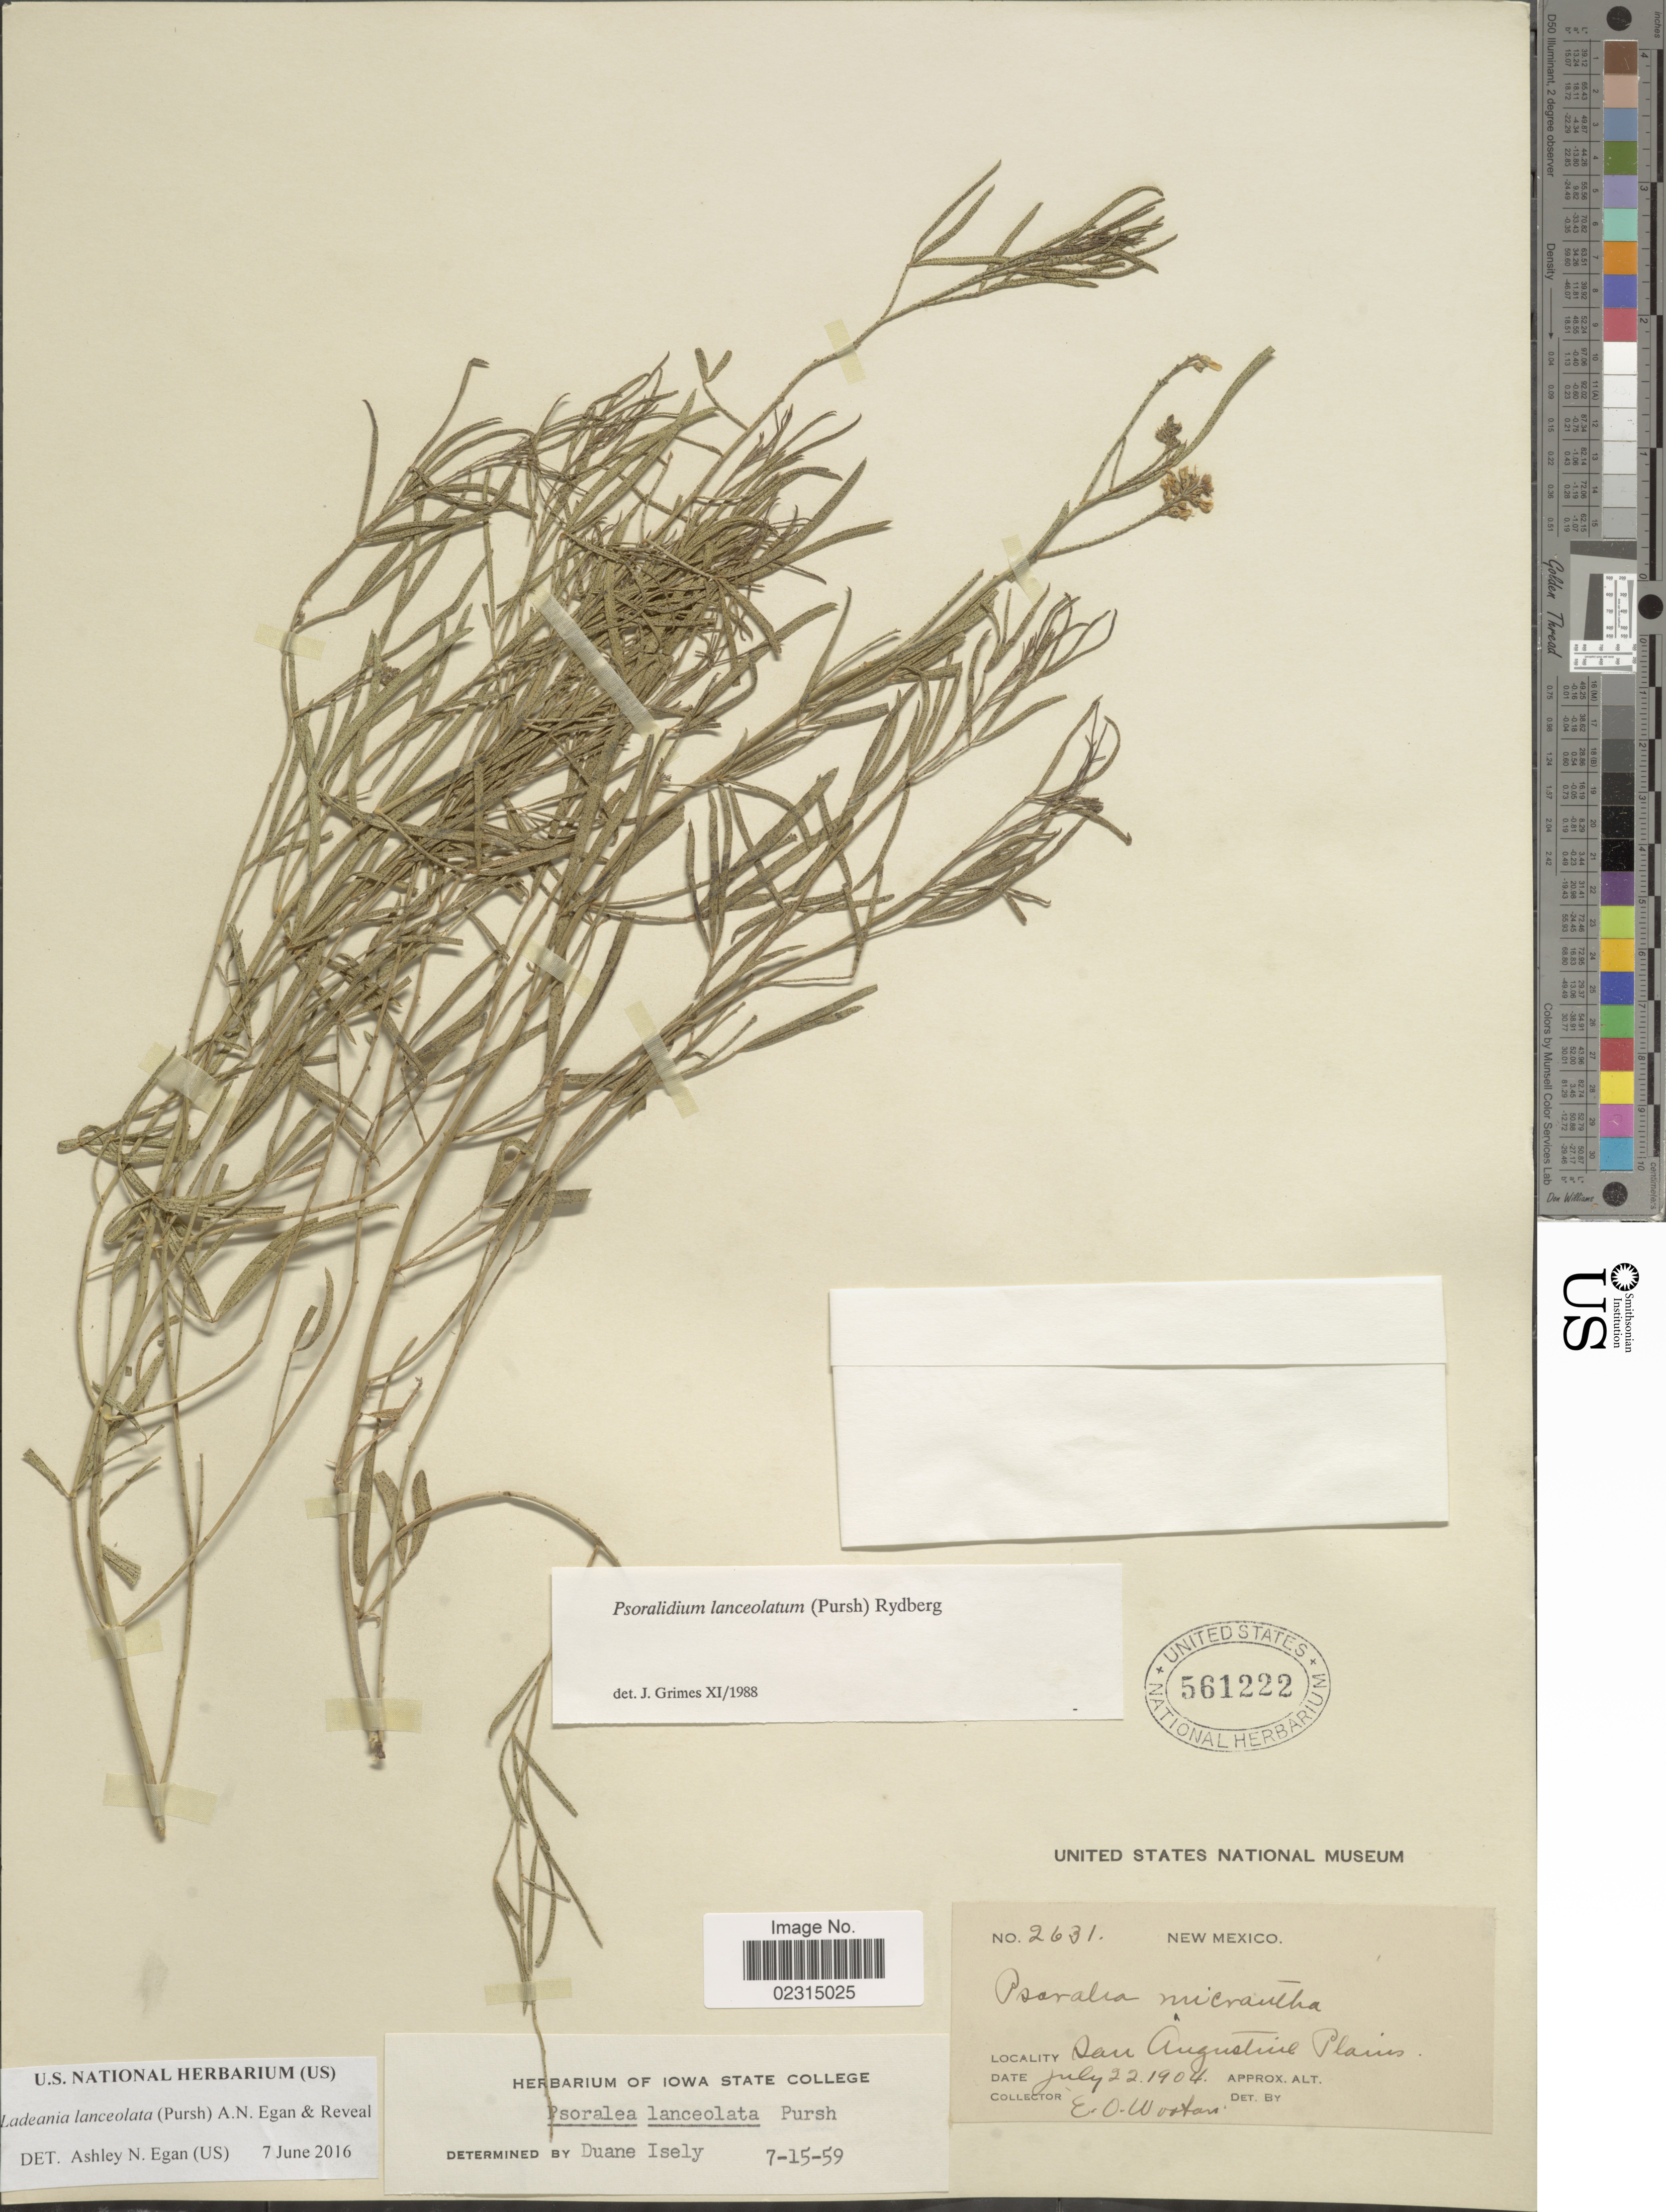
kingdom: Plantae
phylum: Tracheophyta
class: Magnoliopsida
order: Fabales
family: Fabaceae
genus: Ladeania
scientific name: Ladeania lanceolata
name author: (Pursh) A.N. Egan & Reveal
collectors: E. O. Wooton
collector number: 2631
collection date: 1904-07-22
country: United States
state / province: New Mexico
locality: San Augustin Plains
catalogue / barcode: US 561222